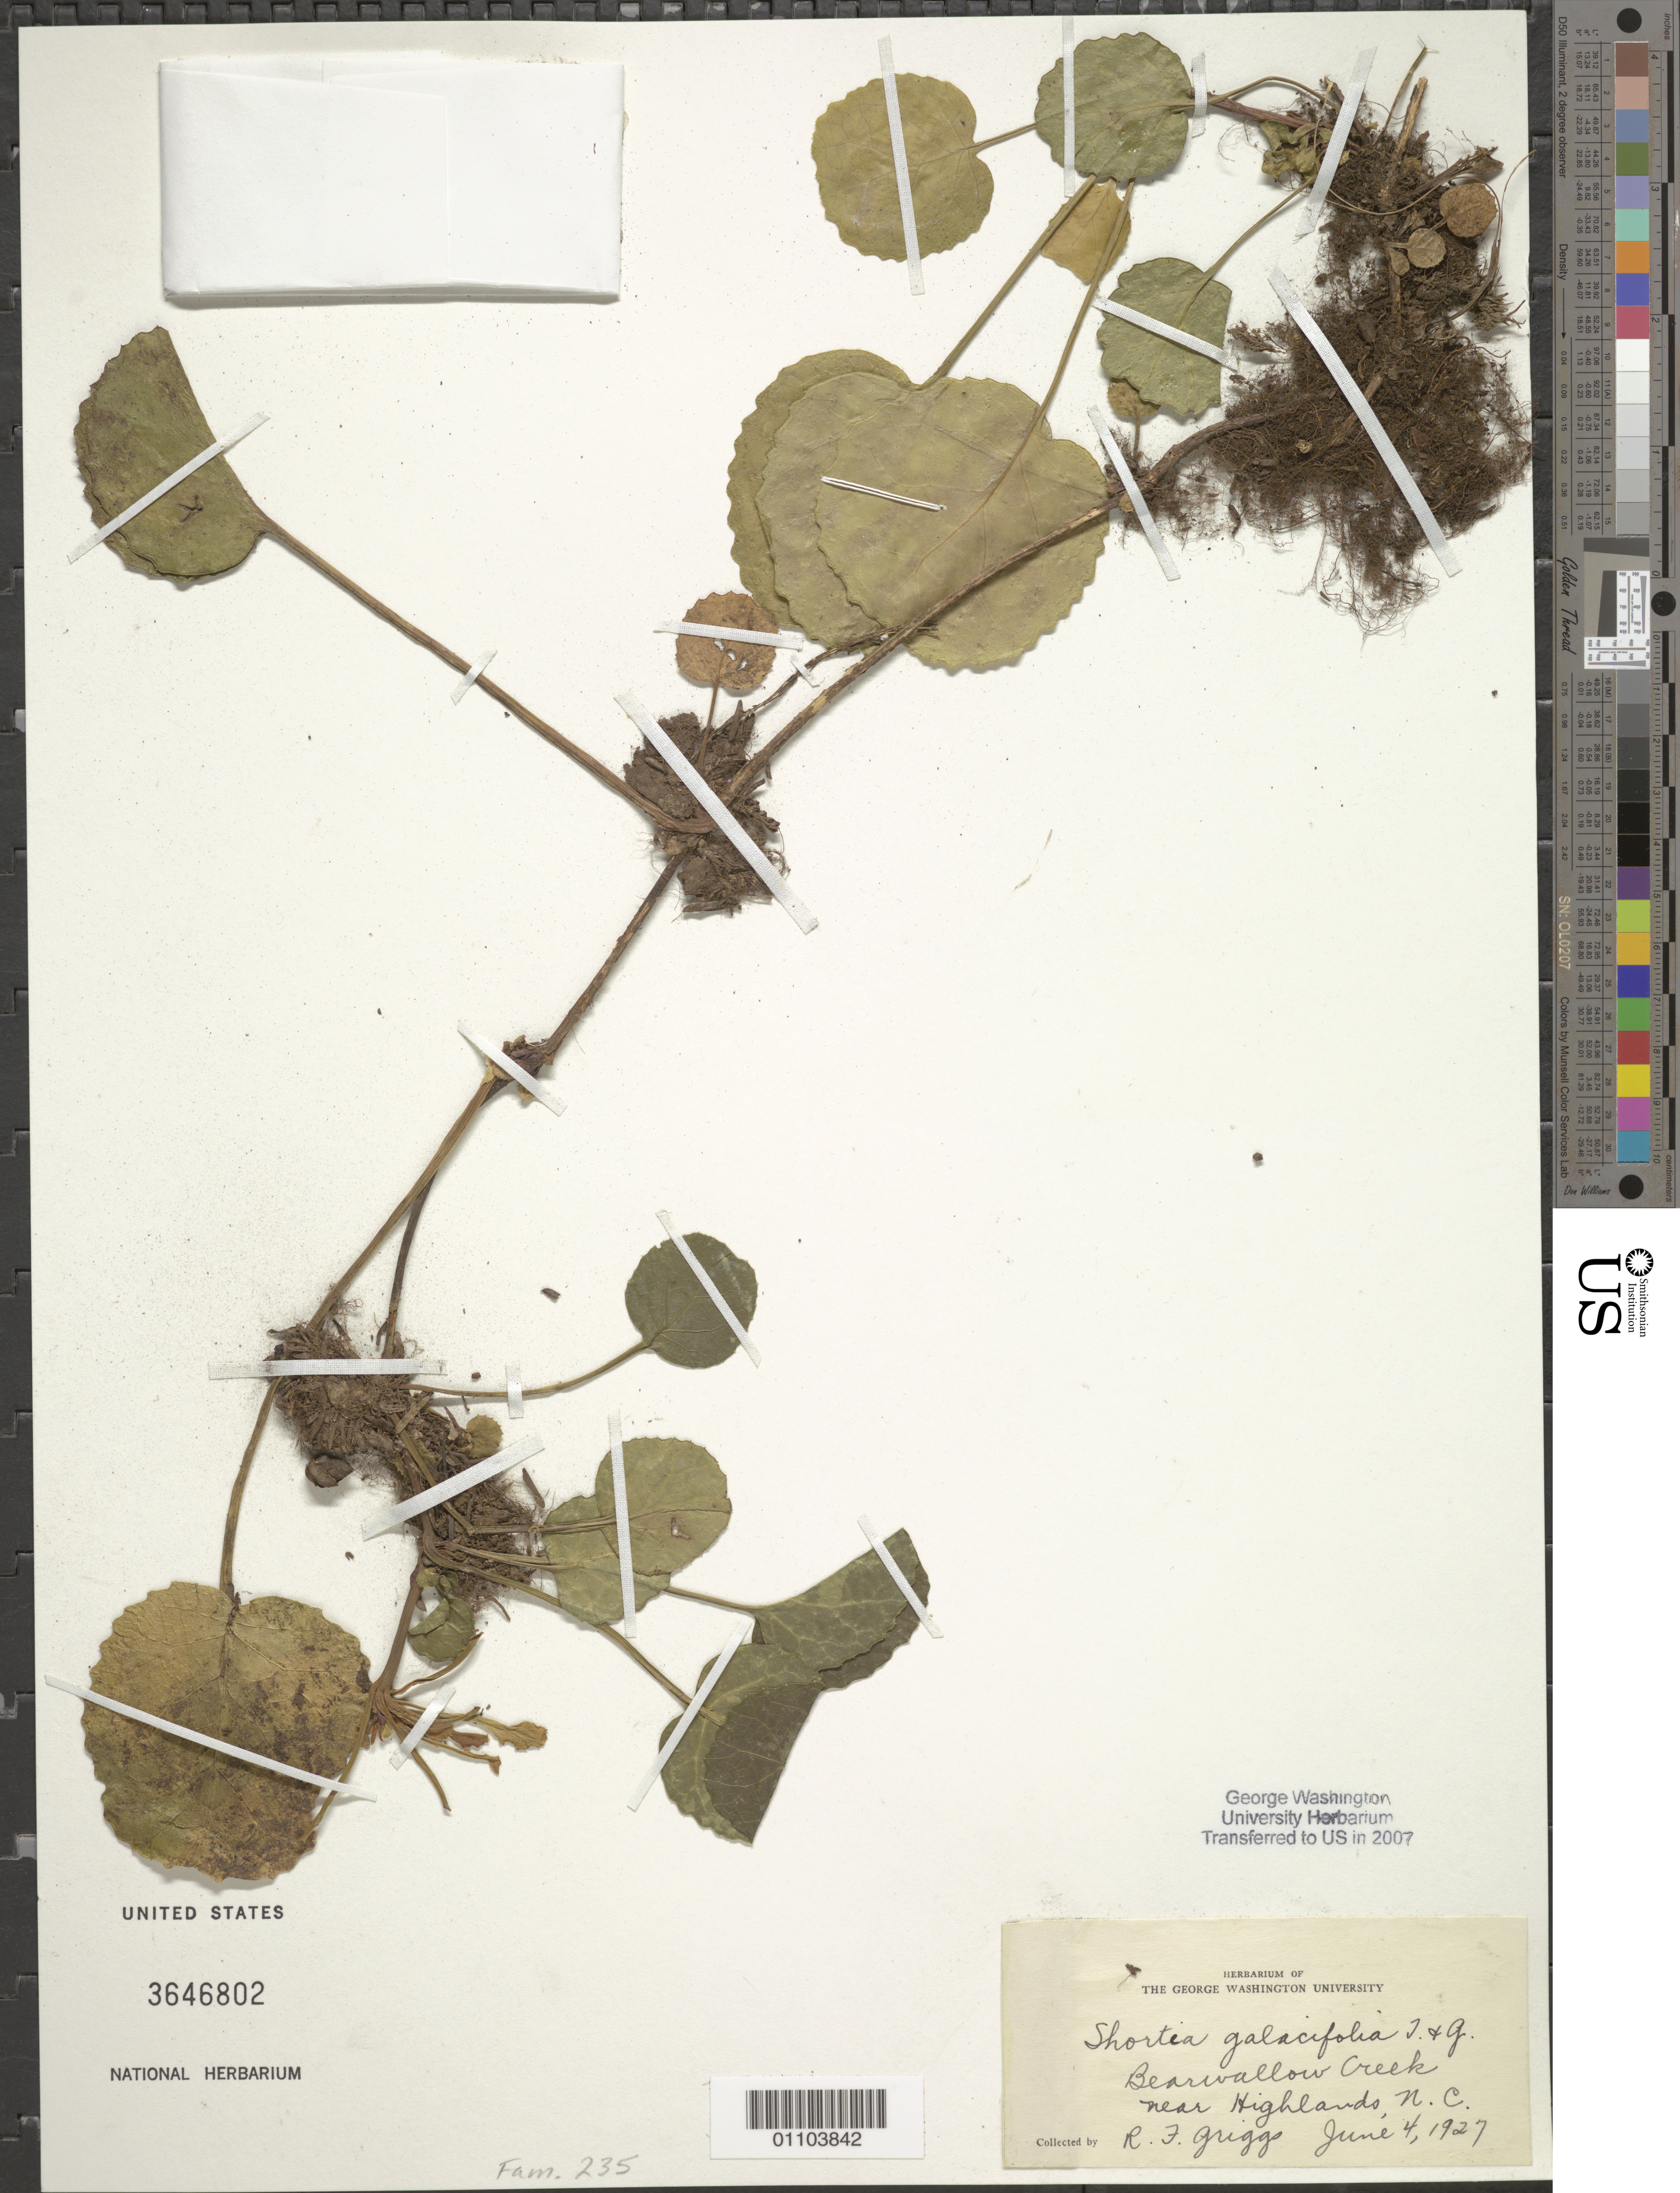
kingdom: Plantae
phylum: Tracheophyta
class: Magnoliopsida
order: Ericales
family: Diapensiaceae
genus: Shortia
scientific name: Shortia galacifolia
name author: Torr. & A. Gray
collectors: R. F. Griggs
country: United States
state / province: North Carolina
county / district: Macon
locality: Beaerwallow Creek near Highlands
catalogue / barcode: US 3646802